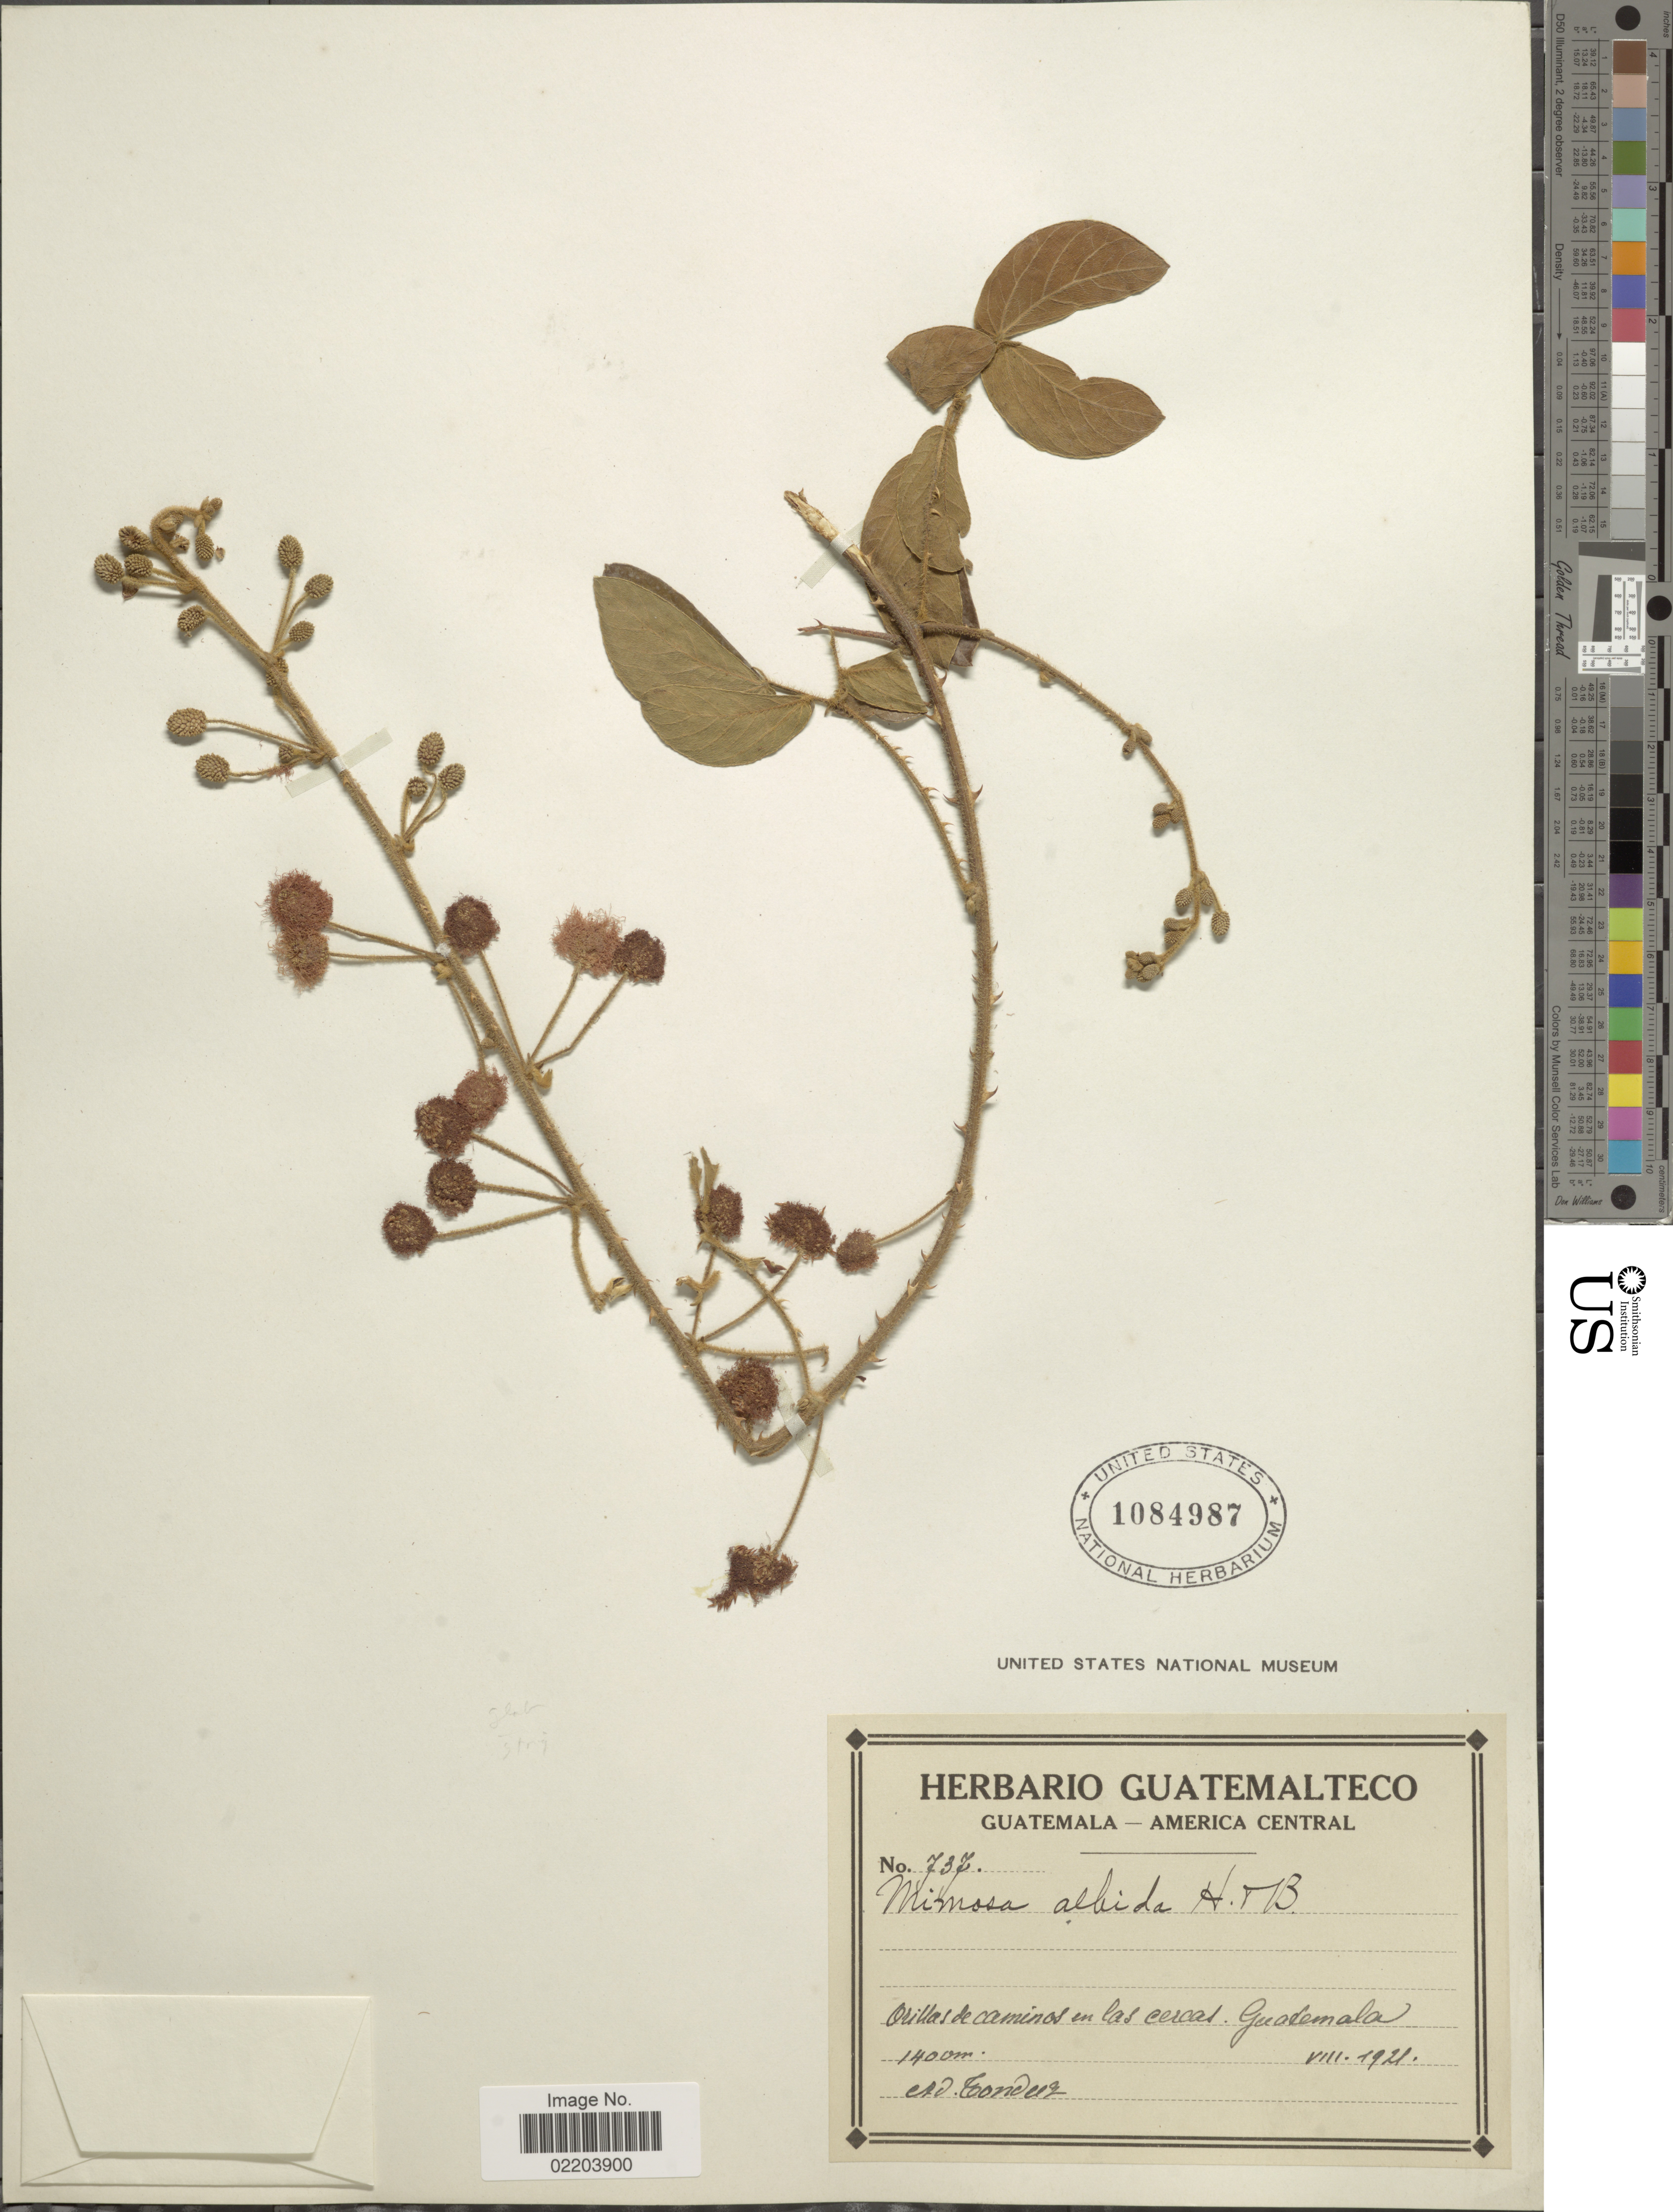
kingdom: Plantae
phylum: Tracheophyta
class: Magnoliopsida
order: Fabales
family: Fabaceae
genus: Mimosa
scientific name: Mimosa albida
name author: Humb. & Bonpl. ex Willd.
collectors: A. Tonduz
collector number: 737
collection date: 1921-08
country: Guatemala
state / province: Guatemala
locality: Orillas de caminos en las cercas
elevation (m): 1400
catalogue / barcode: US 1084987